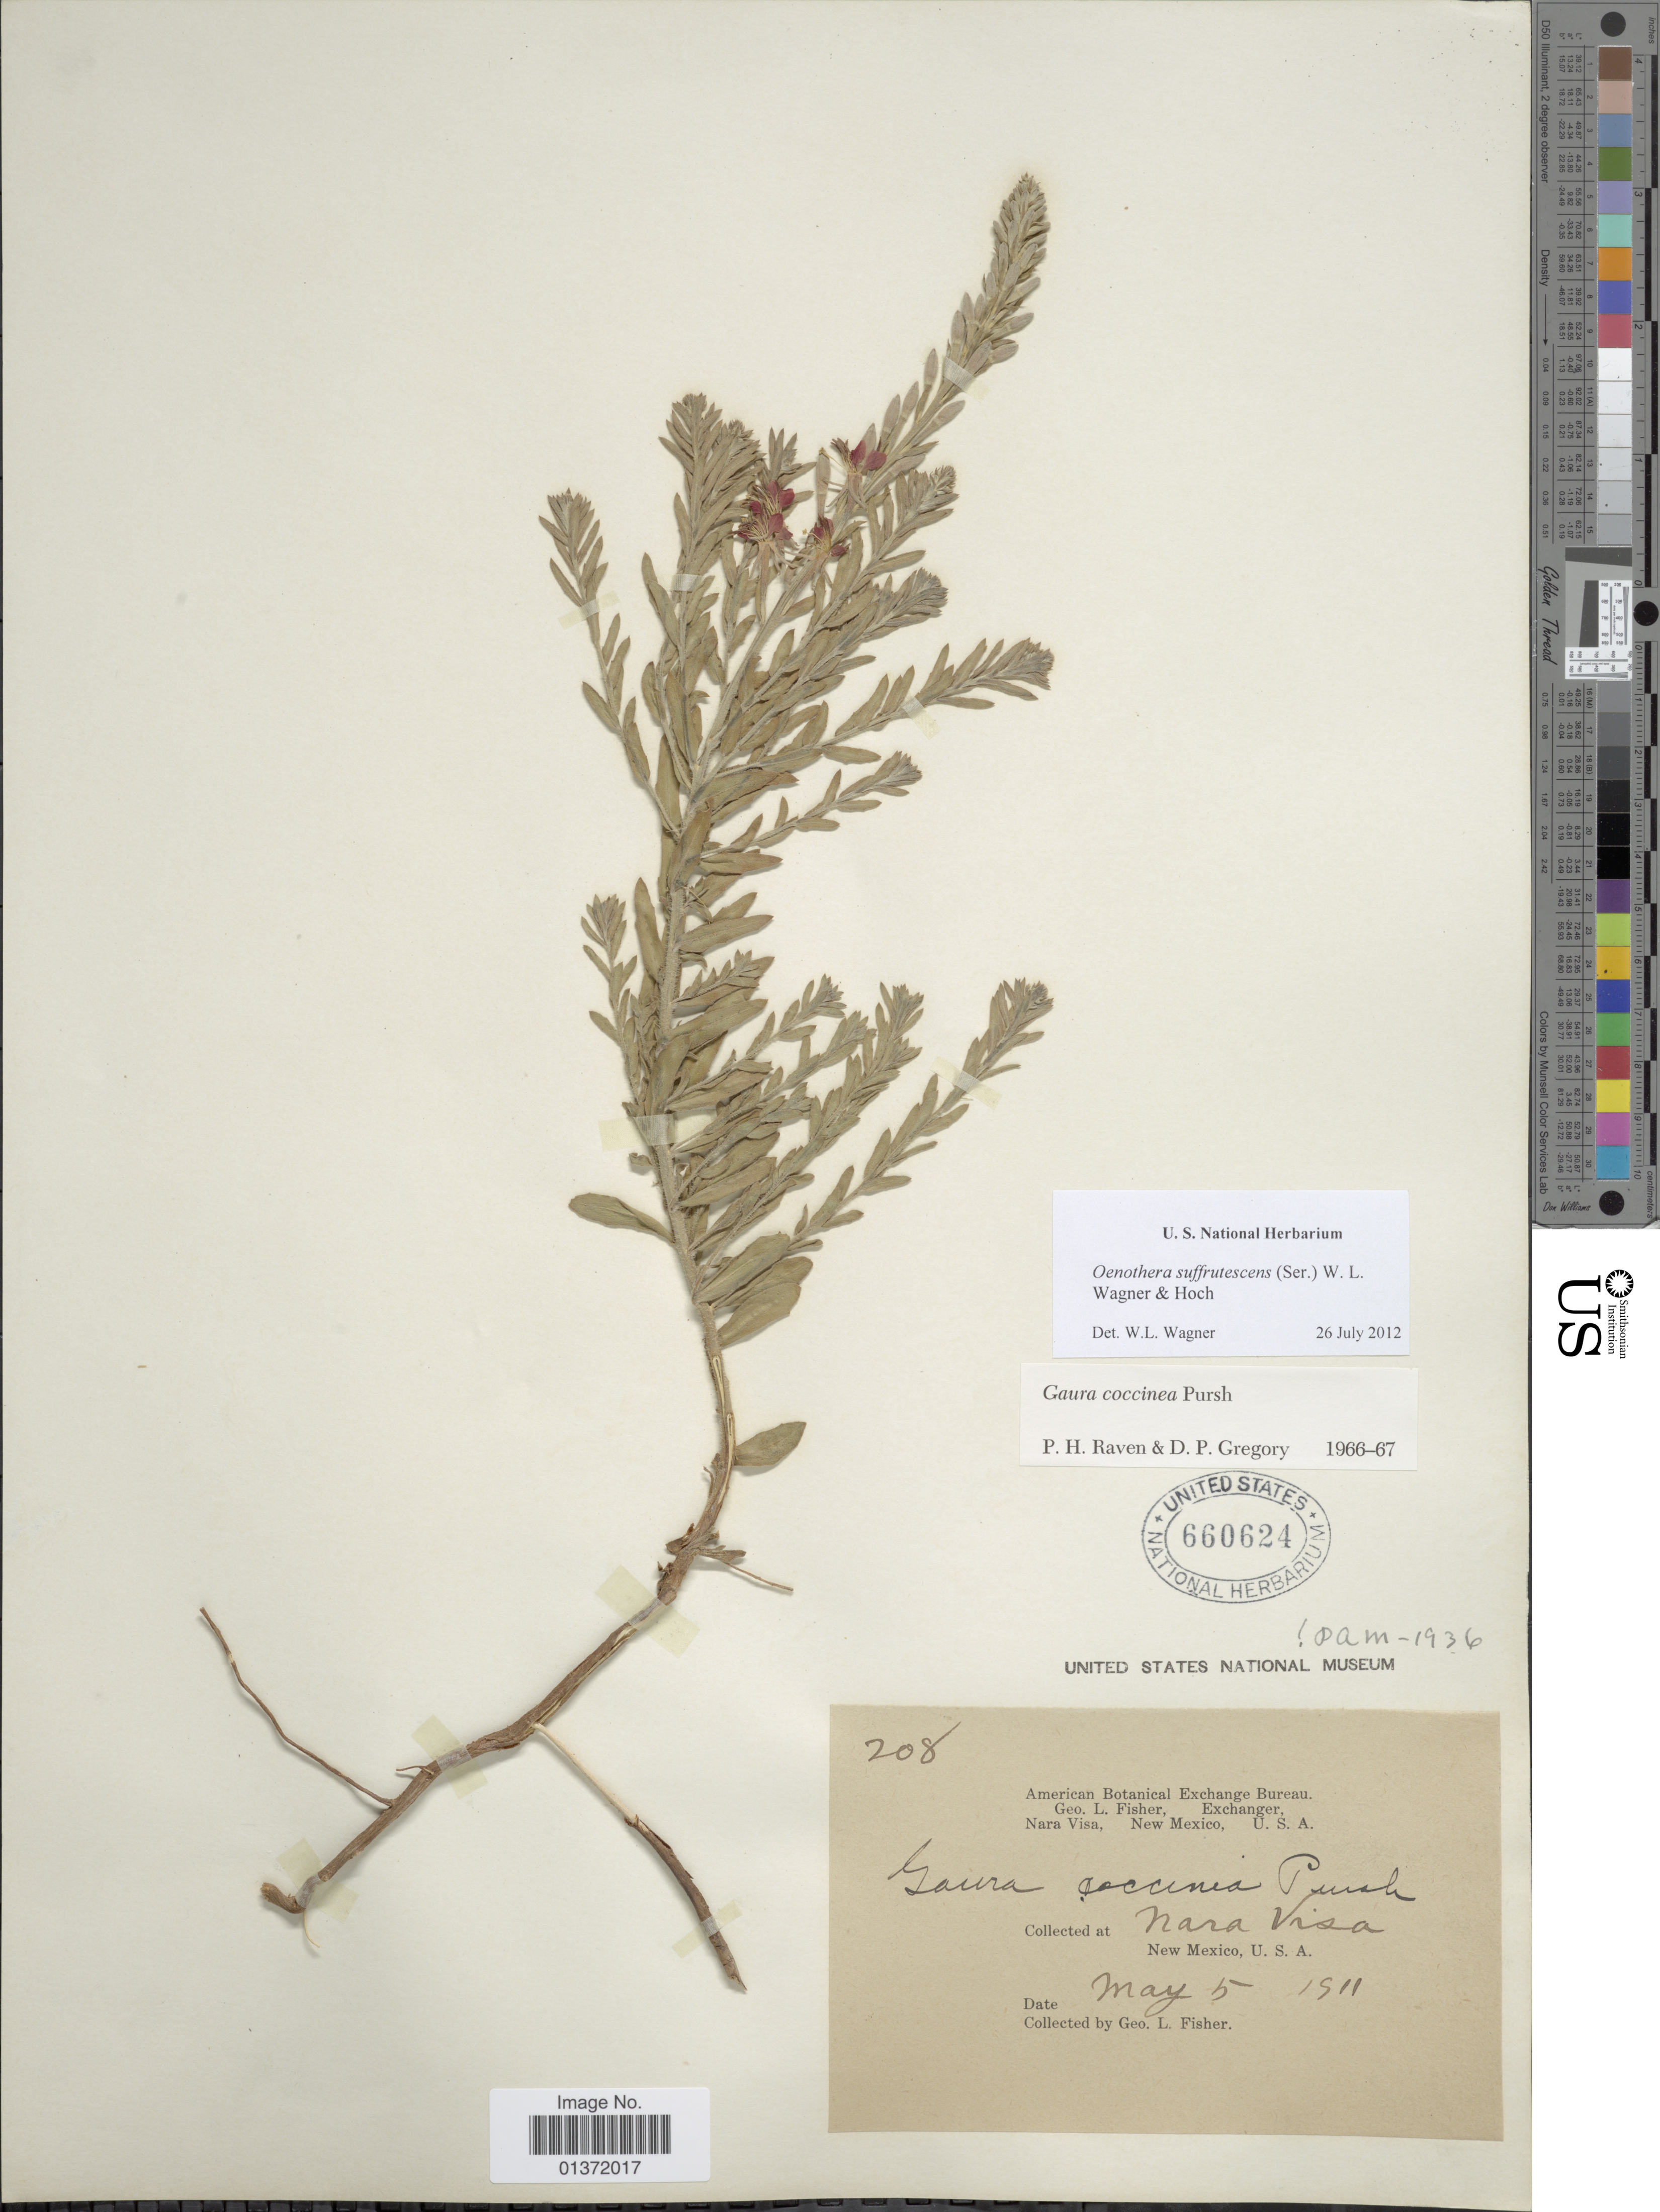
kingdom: Plantae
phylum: Tracheophyta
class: Magnoliopsida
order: Myrtales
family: Onagraceae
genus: Oenothera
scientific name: Oenothera suffrutescens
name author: (Ser.) W.L. Wagner & Hoch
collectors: G. L. Fisher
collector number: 208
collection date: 1911-05-05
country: United States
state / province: New Mexico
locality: Nara Visa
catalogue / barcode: US 660624